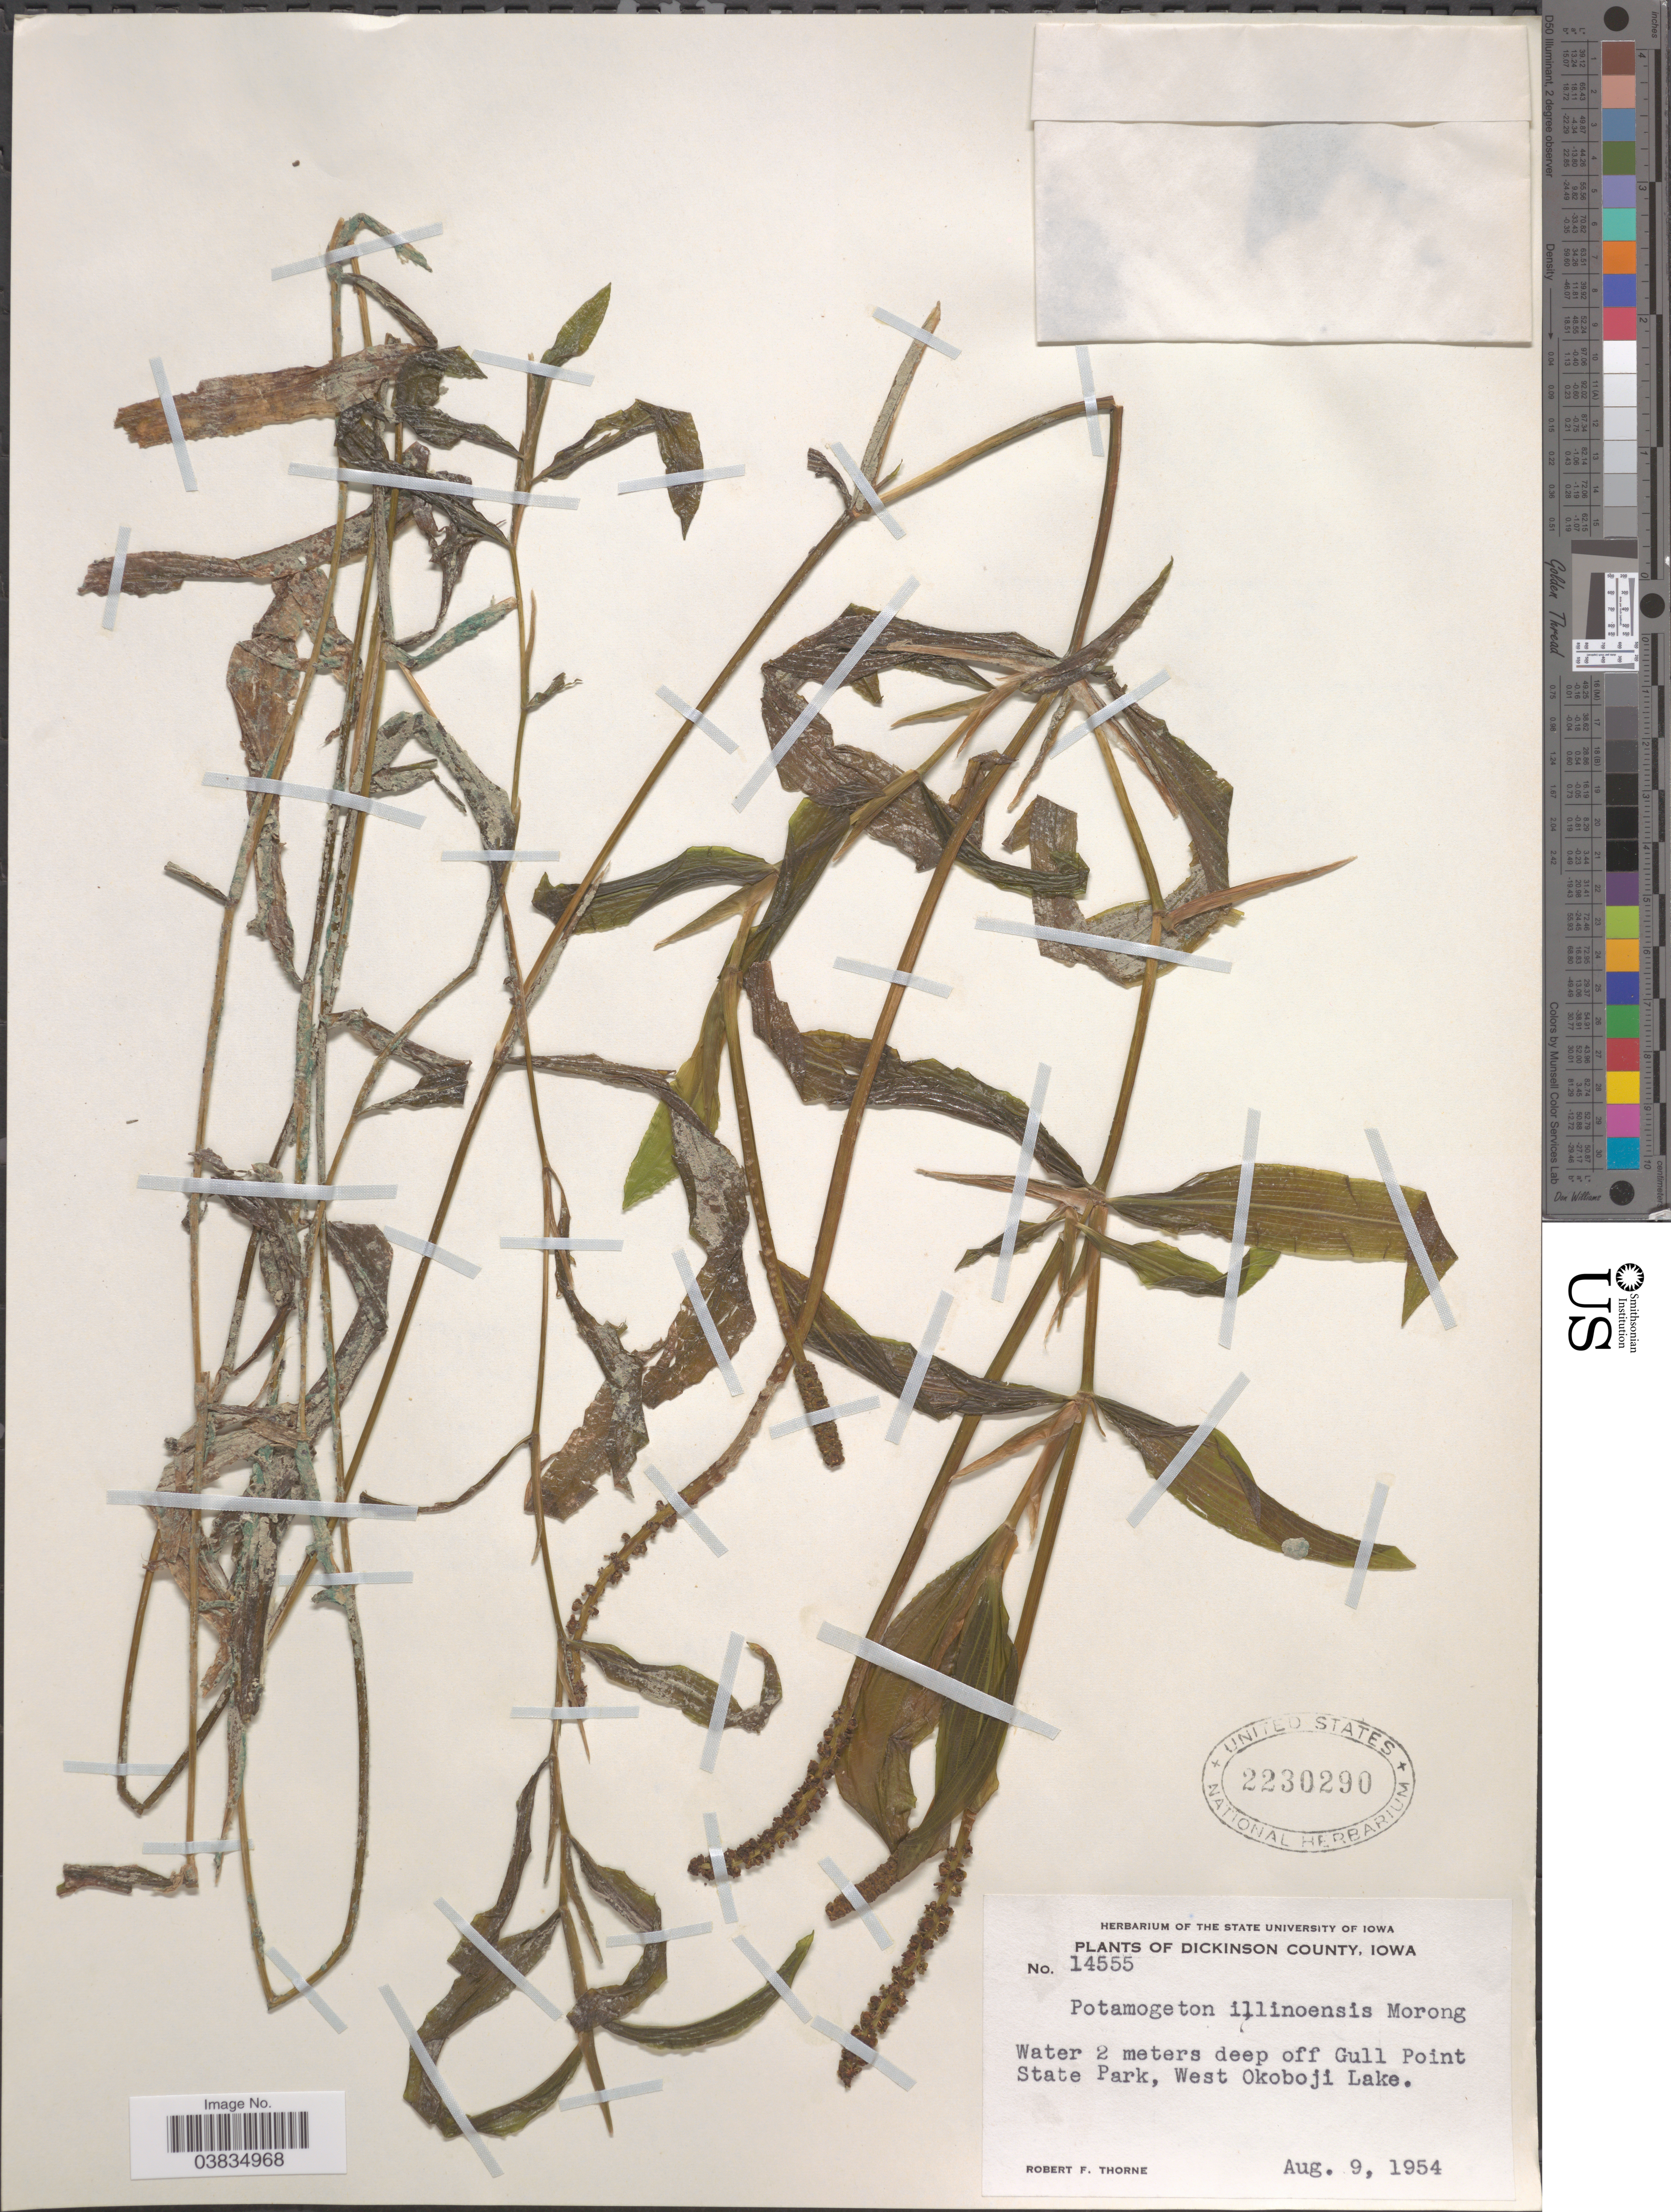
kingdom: Plantae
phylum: Tracheophyta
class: Liliopsida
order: Alismatales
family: Potamogetonaceae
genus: Potamogeton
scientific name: Potamogeton illinoensis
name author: Morong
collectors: R. F. Thorne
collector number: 14555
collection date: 1954-08-09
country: United States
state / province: Iowa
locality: Dickinson County. Off Gull Point State Park, West Okoboji Lake.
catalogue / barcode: US 2230290